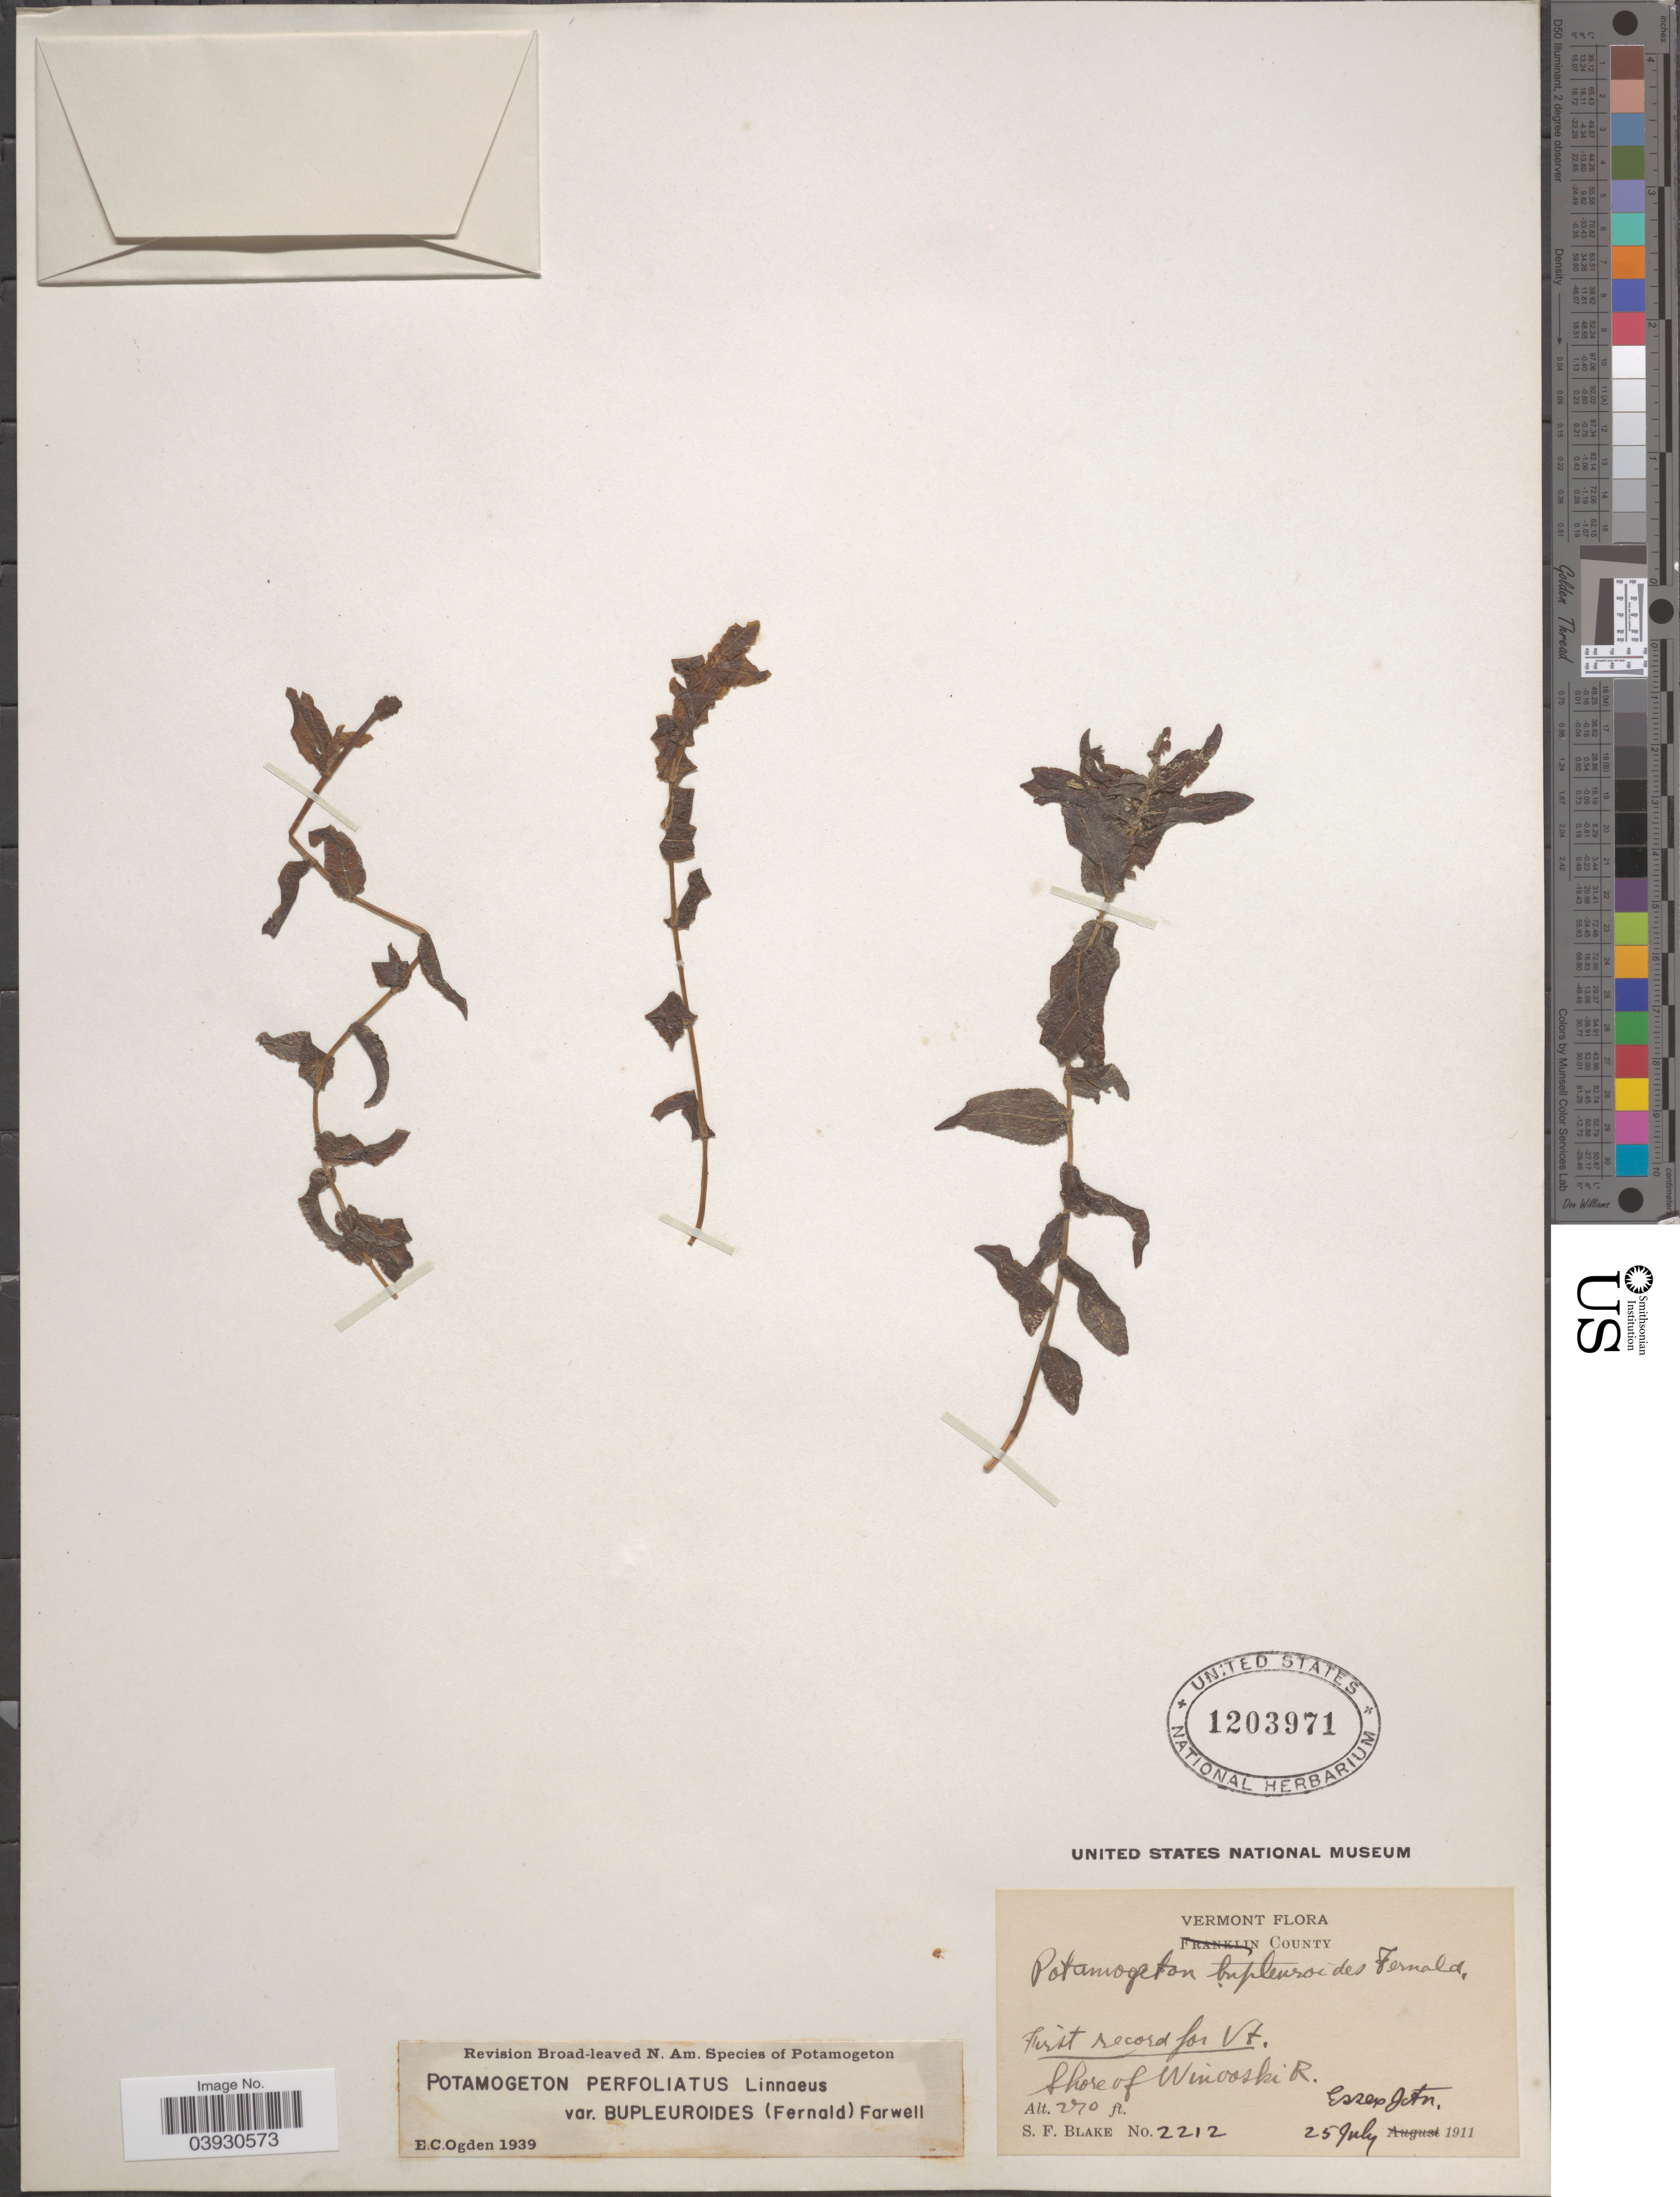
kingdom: Plantae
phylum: Tracheophyta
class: Liliopsida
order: Alismatales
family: Potamogetonaceae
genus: Potamogeton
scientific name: Potamogeton perfoliatus var. bupleuroides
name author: (Fernald) Farw.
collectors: S. Blake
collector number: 2212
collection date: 1911-07-25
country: United States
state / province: Vermont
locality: Shore of Winooski R. Essex Jctn.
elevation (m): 82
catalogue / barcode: US 1203971